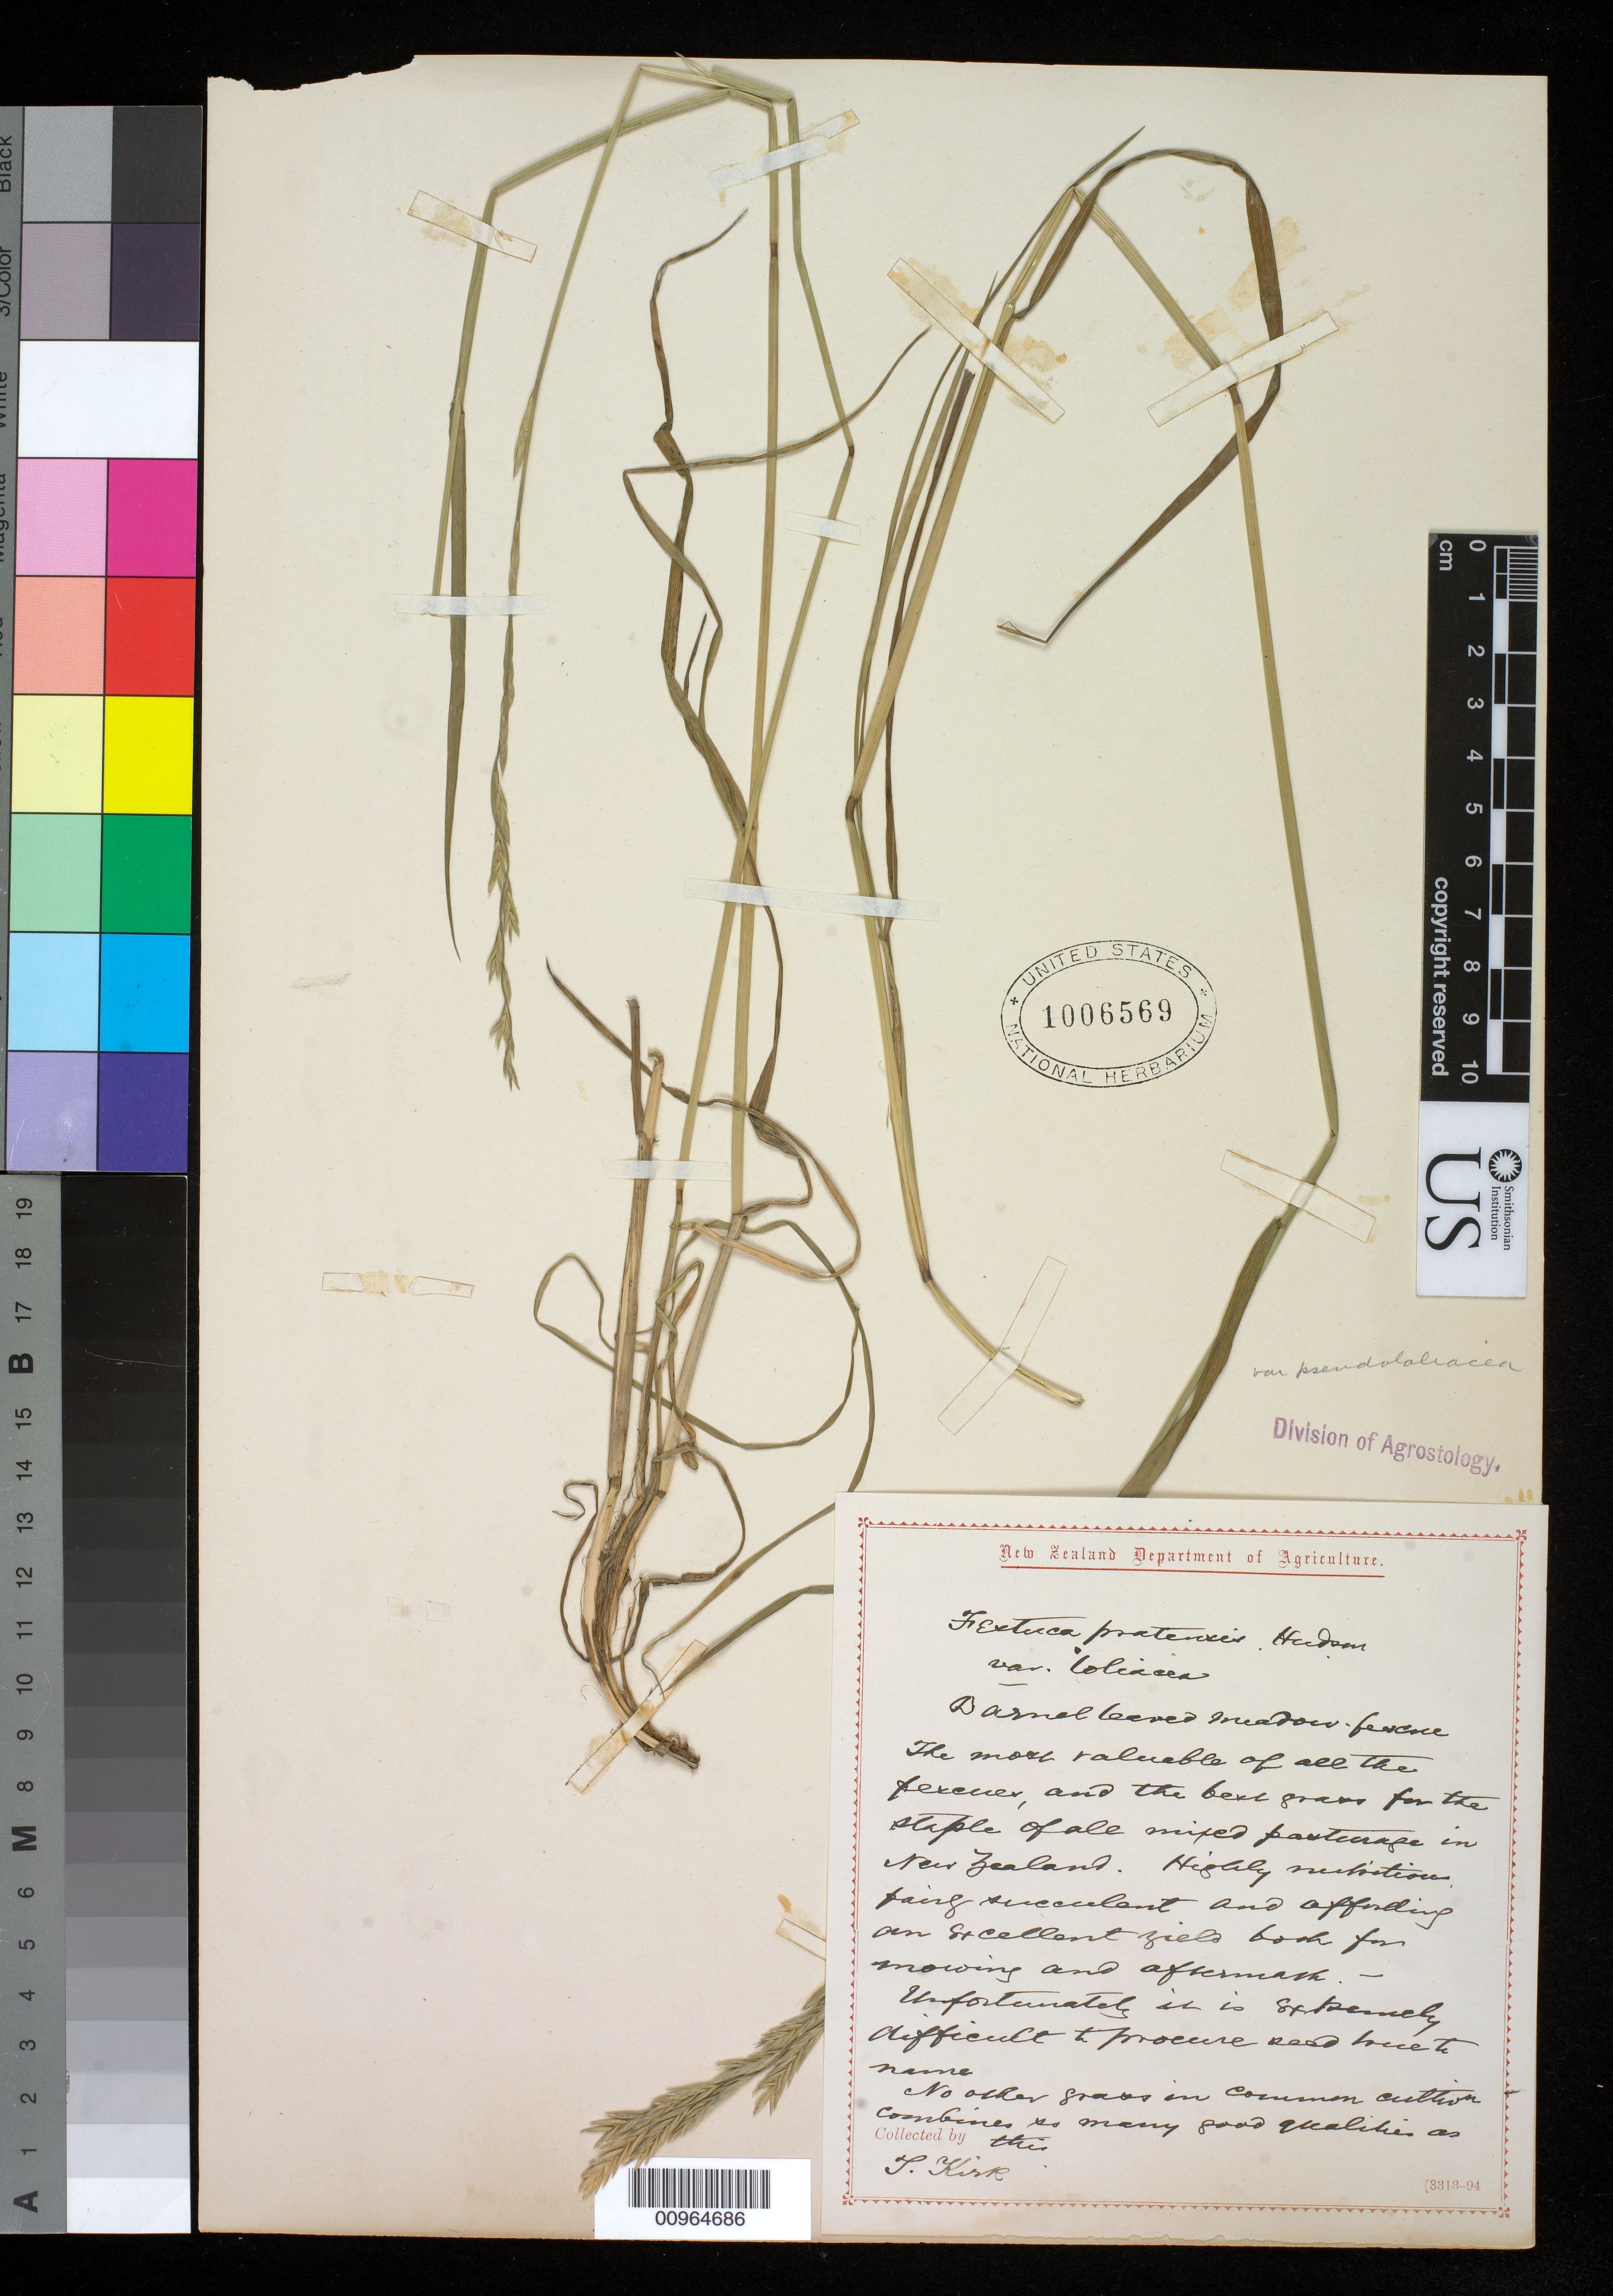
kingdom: Plantae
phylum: Tracheophyta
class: Liliopsida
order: Poales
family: Poaceae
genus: Lolium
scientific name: Lolium arundinaceum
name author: (Schreb.) Darbysh.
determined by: Poaceae Reorganization Project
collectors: T. Kirk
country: New Zealand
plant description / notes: Highly nutritious, fairly succulent.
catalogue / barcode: US 1006569